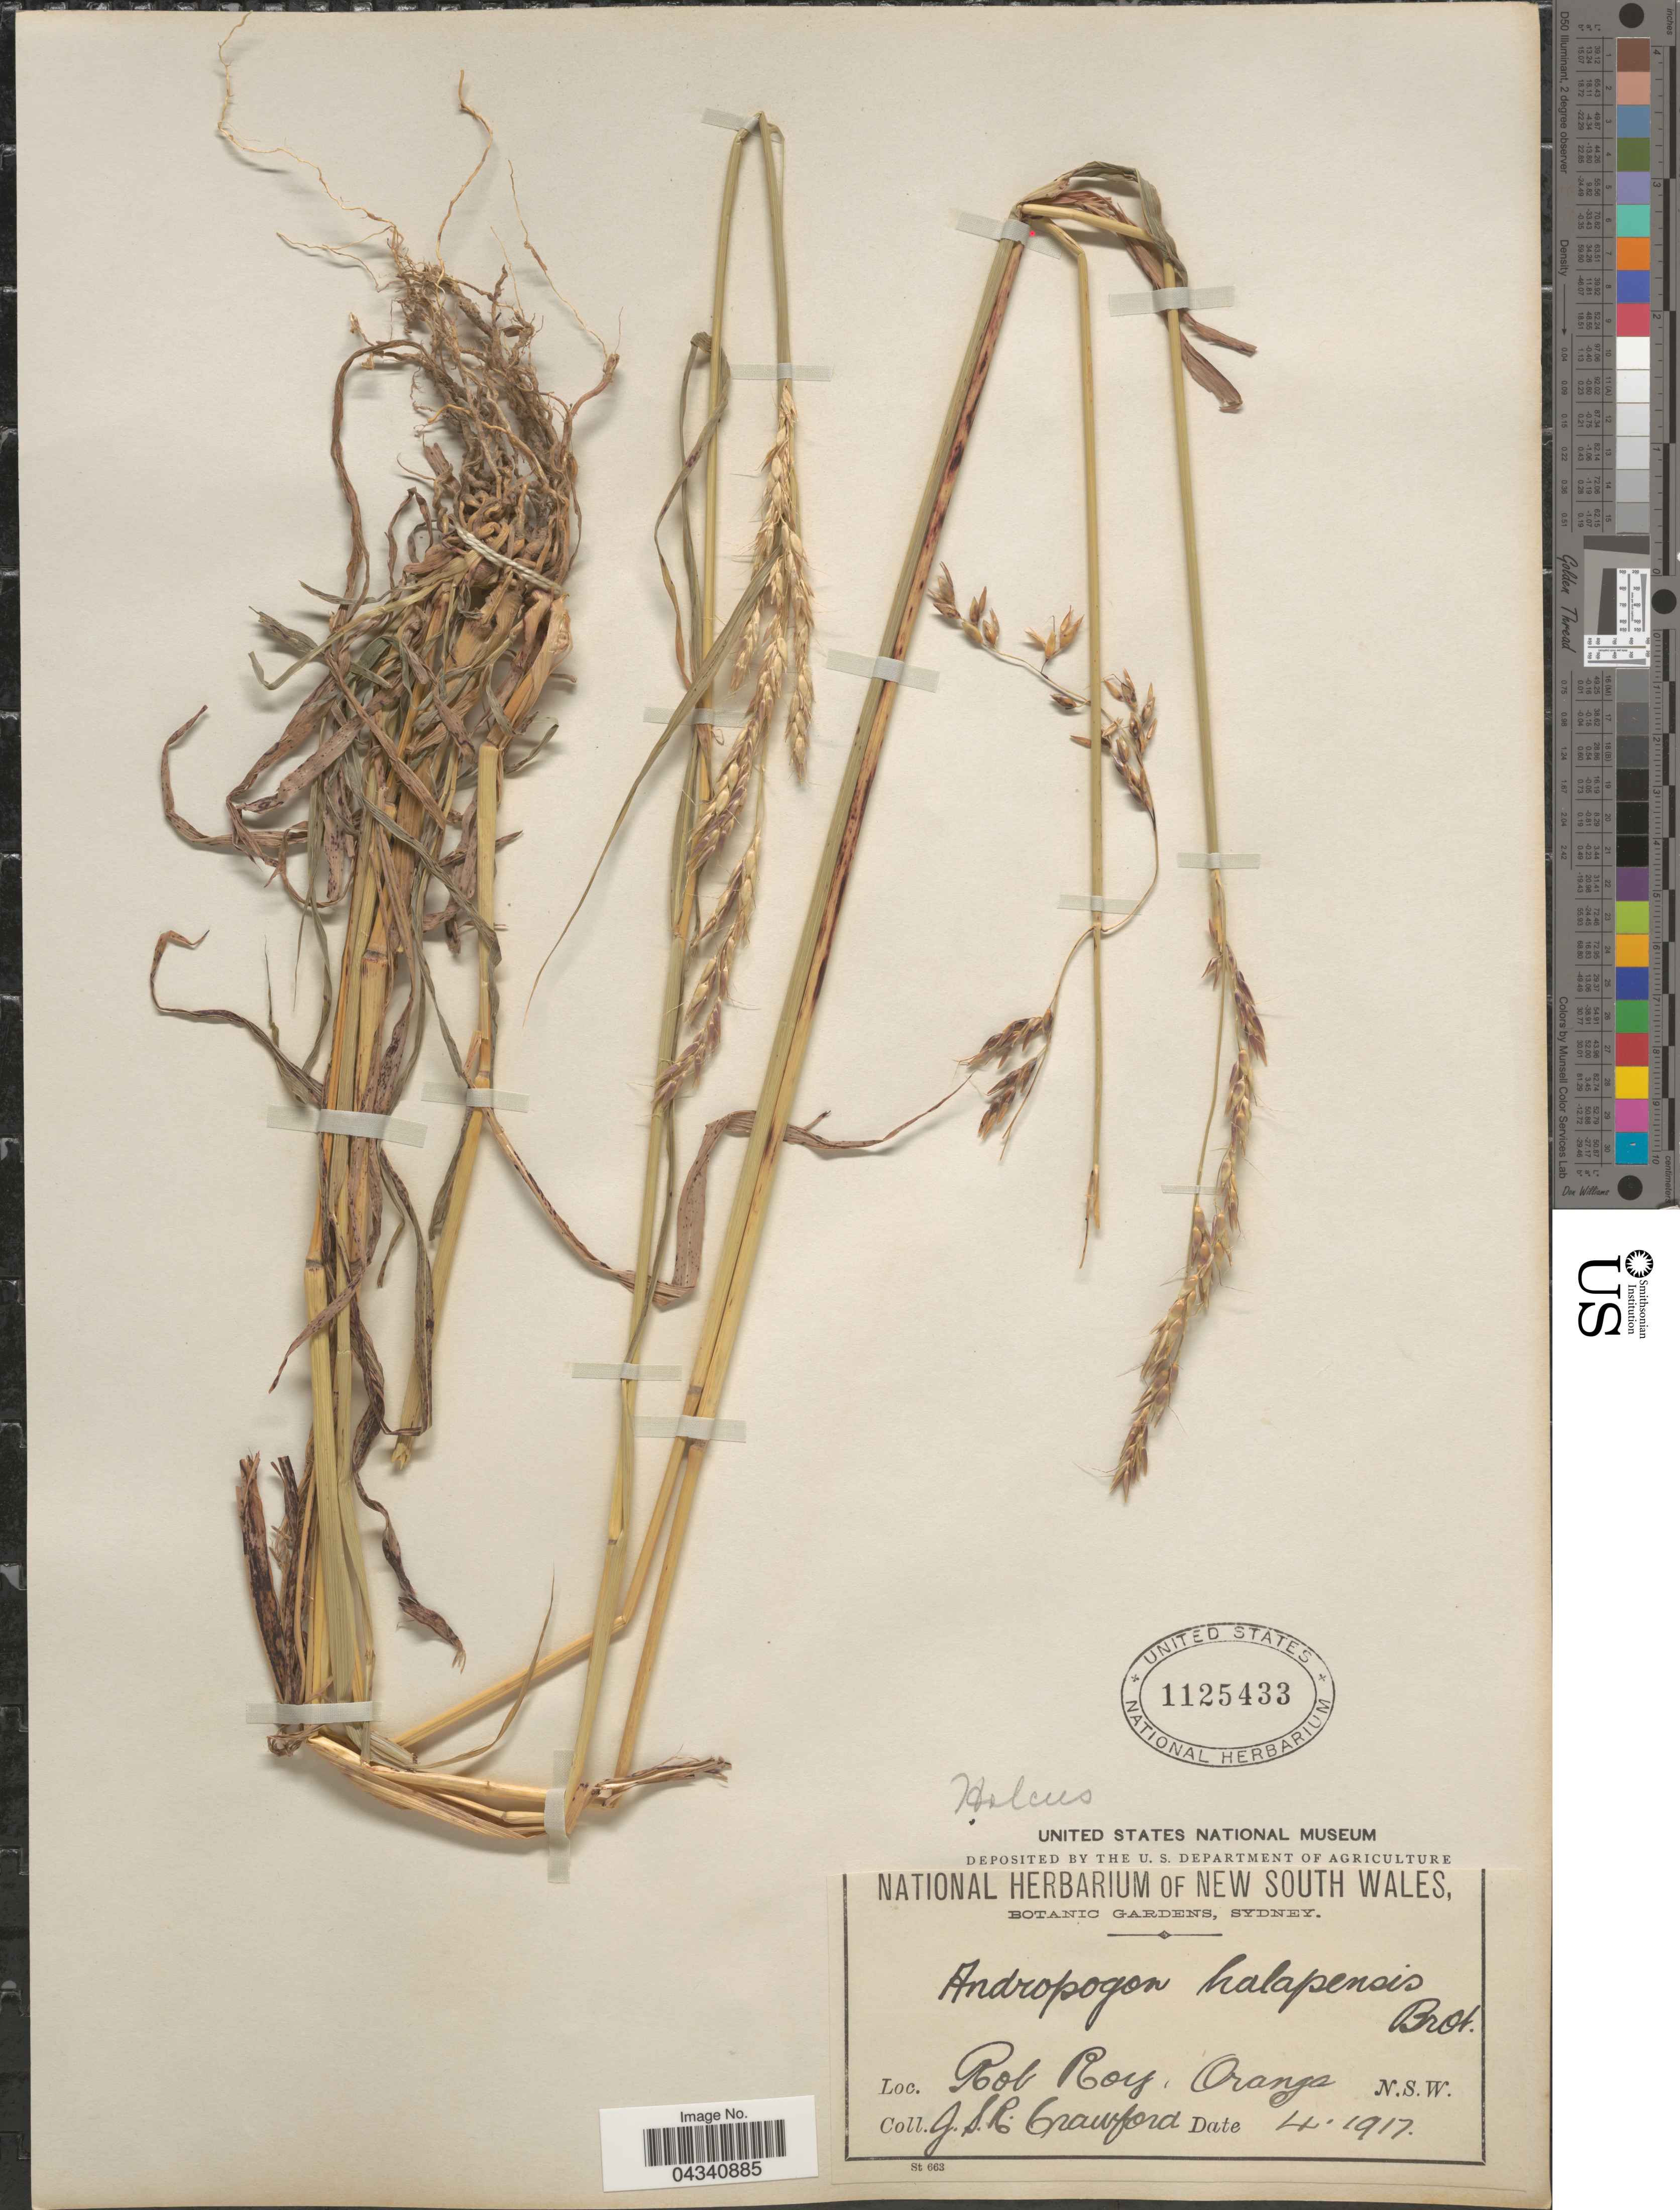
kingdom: Plantae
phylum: Tracheophyta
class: Liliopsida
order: Poales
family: Poaceae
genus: Sorghum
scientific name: Sorghum halepense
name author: (L.) Pers.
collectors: J. Crawford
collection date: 1917-04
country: Australia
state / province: New South Wales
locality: Rob Roy, Orange.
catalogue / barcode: US 1125433